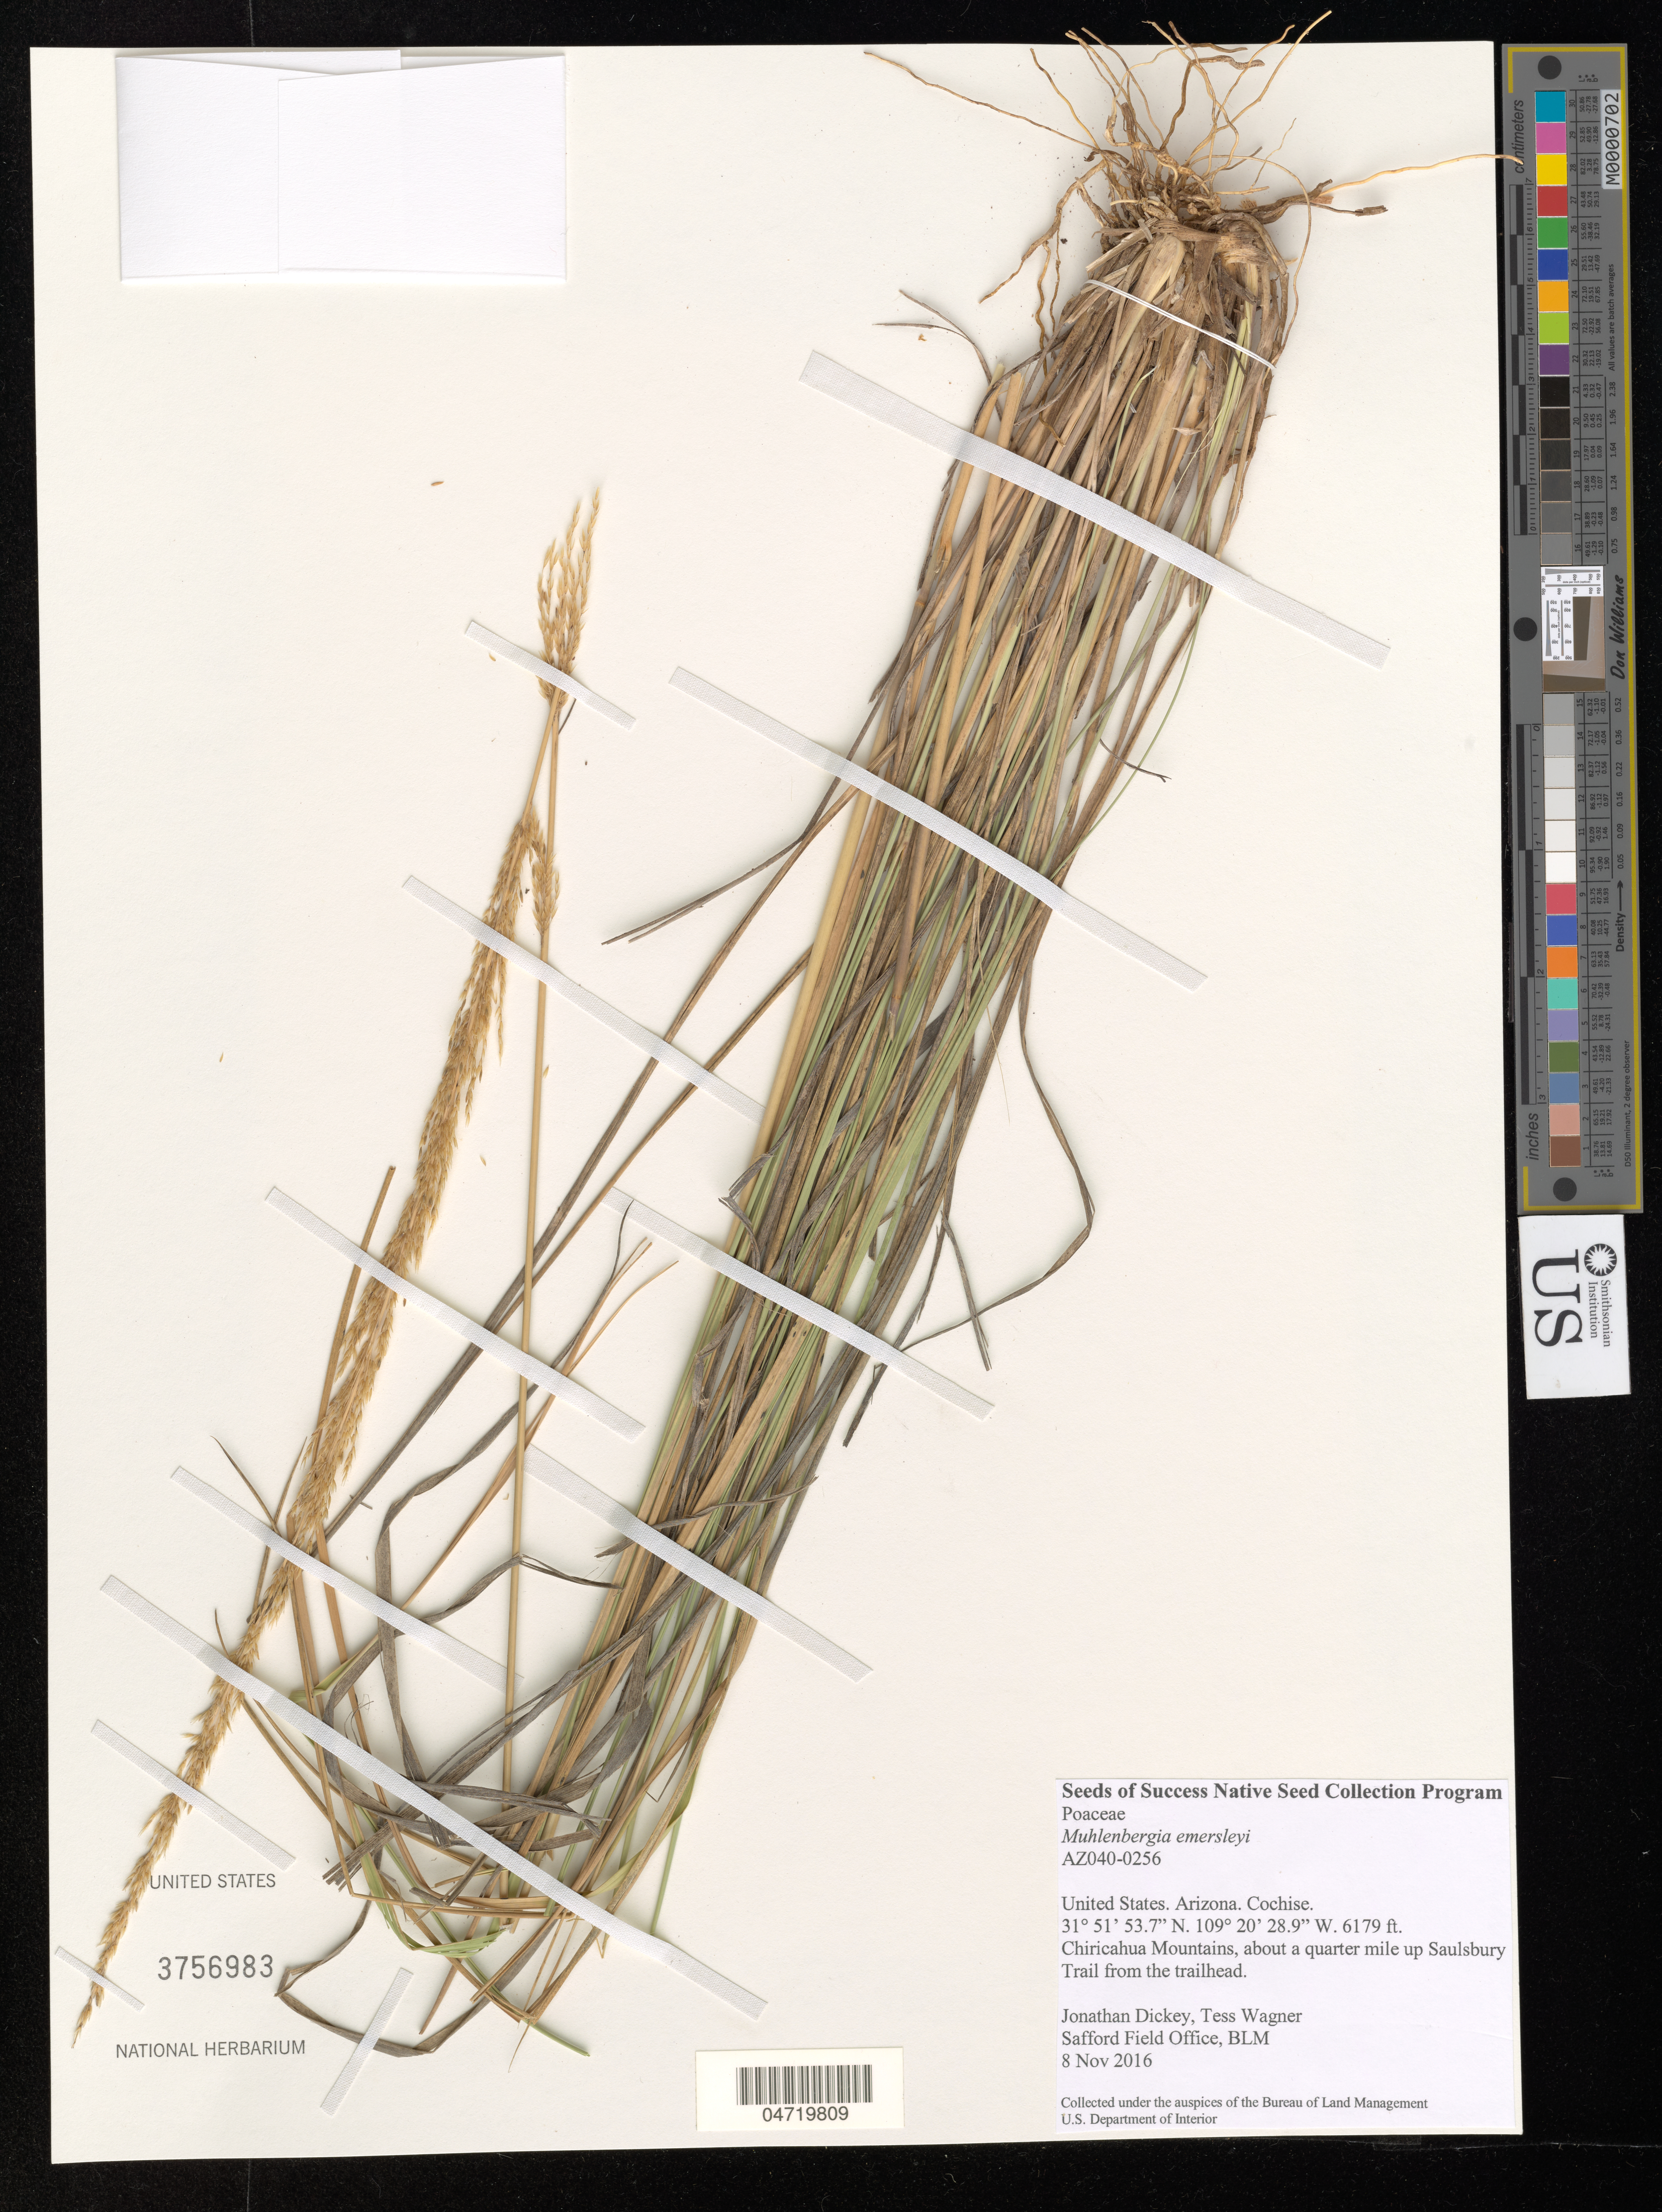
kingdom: Plantae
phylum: Tracheophyta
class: Liliopsida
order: Poales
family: Poaceae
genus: Muhlenbergia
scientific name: Muhlenbergia emersleyi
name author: Vasey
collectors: J. Dickey & T. Wagner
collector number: AZ040-0256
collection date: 2016-11-08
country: United States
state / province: Arizona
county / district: Cochise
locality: Coronado National Forest, Chiricahua Mountains, Saulsbury Trail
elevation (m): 1883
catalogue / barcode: US 3756983